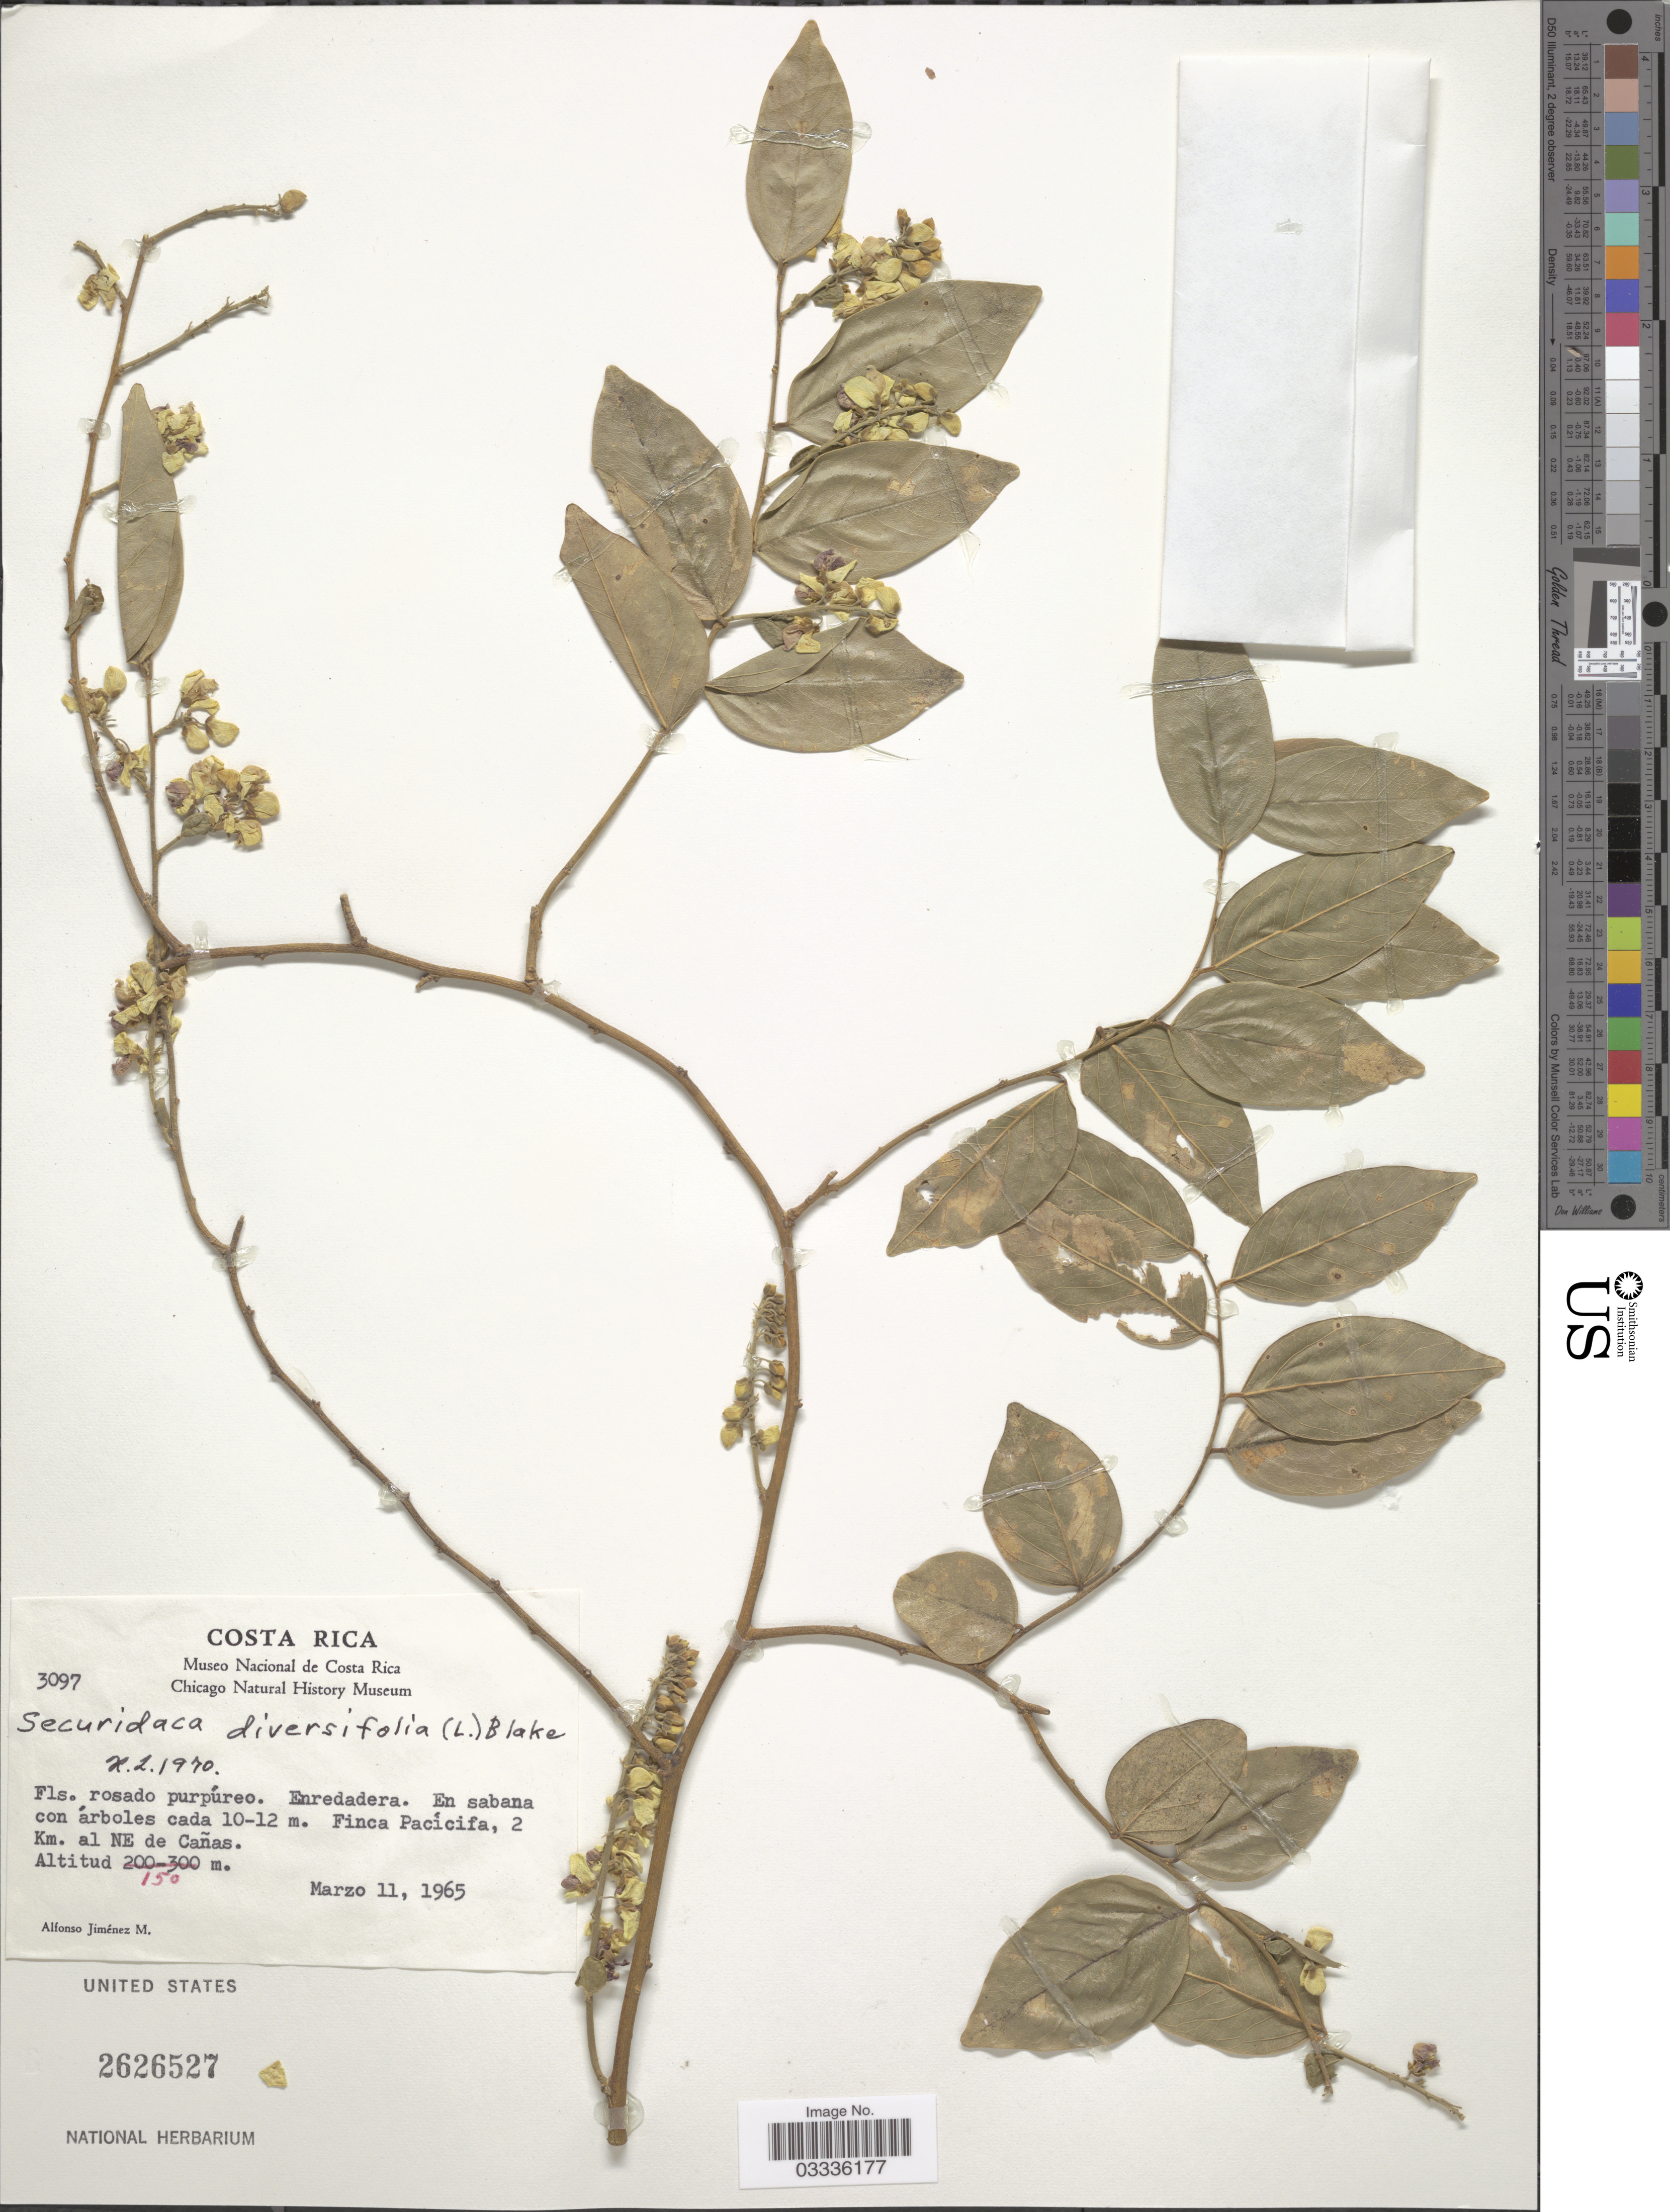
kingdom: Plantae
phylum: Tracheophyta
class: Magnoliopsida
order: Fabales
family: Polygalaceae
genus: Securidaca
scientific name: Securidaca diversifolia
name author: (L.) S.F. Blake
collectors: A. Jimenez M.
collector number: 3097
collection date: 1965-03-11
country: Costa Rica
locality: Finca Pacícifa, 2 Km. al NE de Cañas.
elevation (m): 150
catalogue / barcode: US 2626527